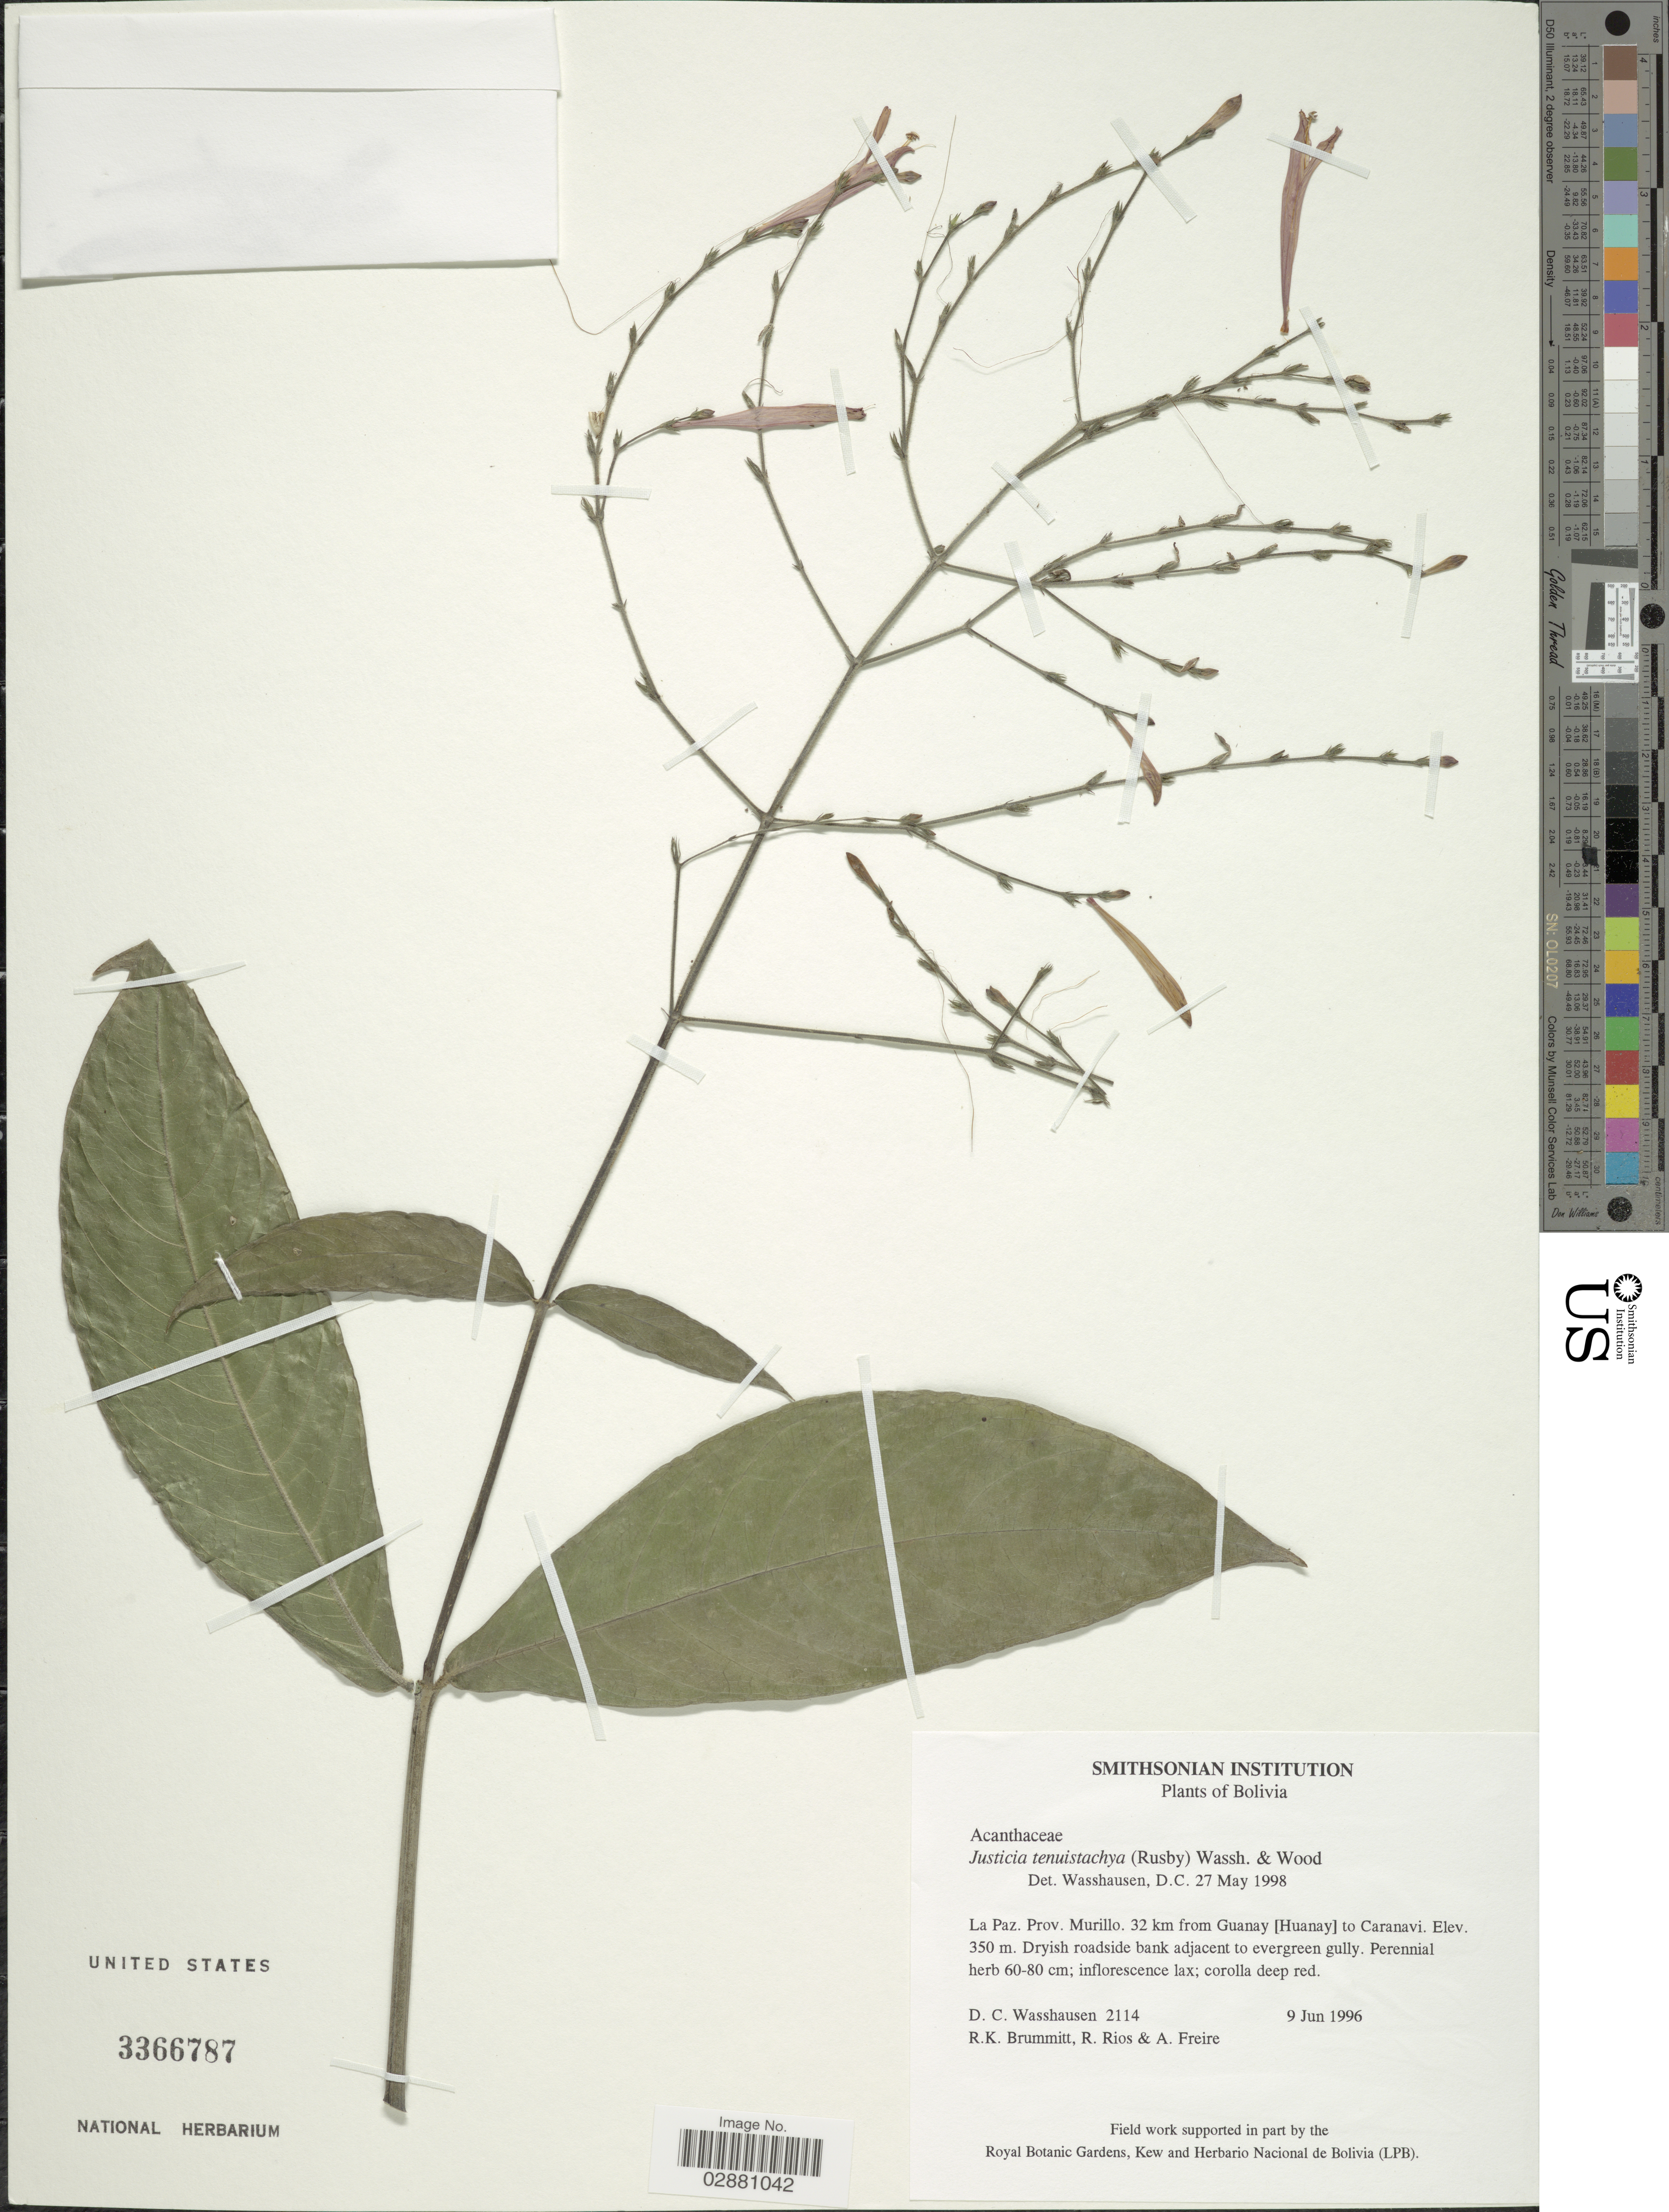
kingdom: Plantae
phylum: Tracheophyta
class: Magnoliopsida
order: Lamiales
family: Acanthaceae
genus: Justicia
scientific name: Justicia tenuistachys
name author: (Rusby) Wassh. & J.R.I. Wood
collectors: D. C. Wasshausen, R. K. Brummitt, R. Rios & A. Freire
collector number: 2114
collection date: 1996-06-09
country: Bolivia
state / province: La Paz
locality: Murillo. 32 km from Guanay [Huanay] to Caranavi.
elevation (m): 350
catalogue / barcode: US 3366787